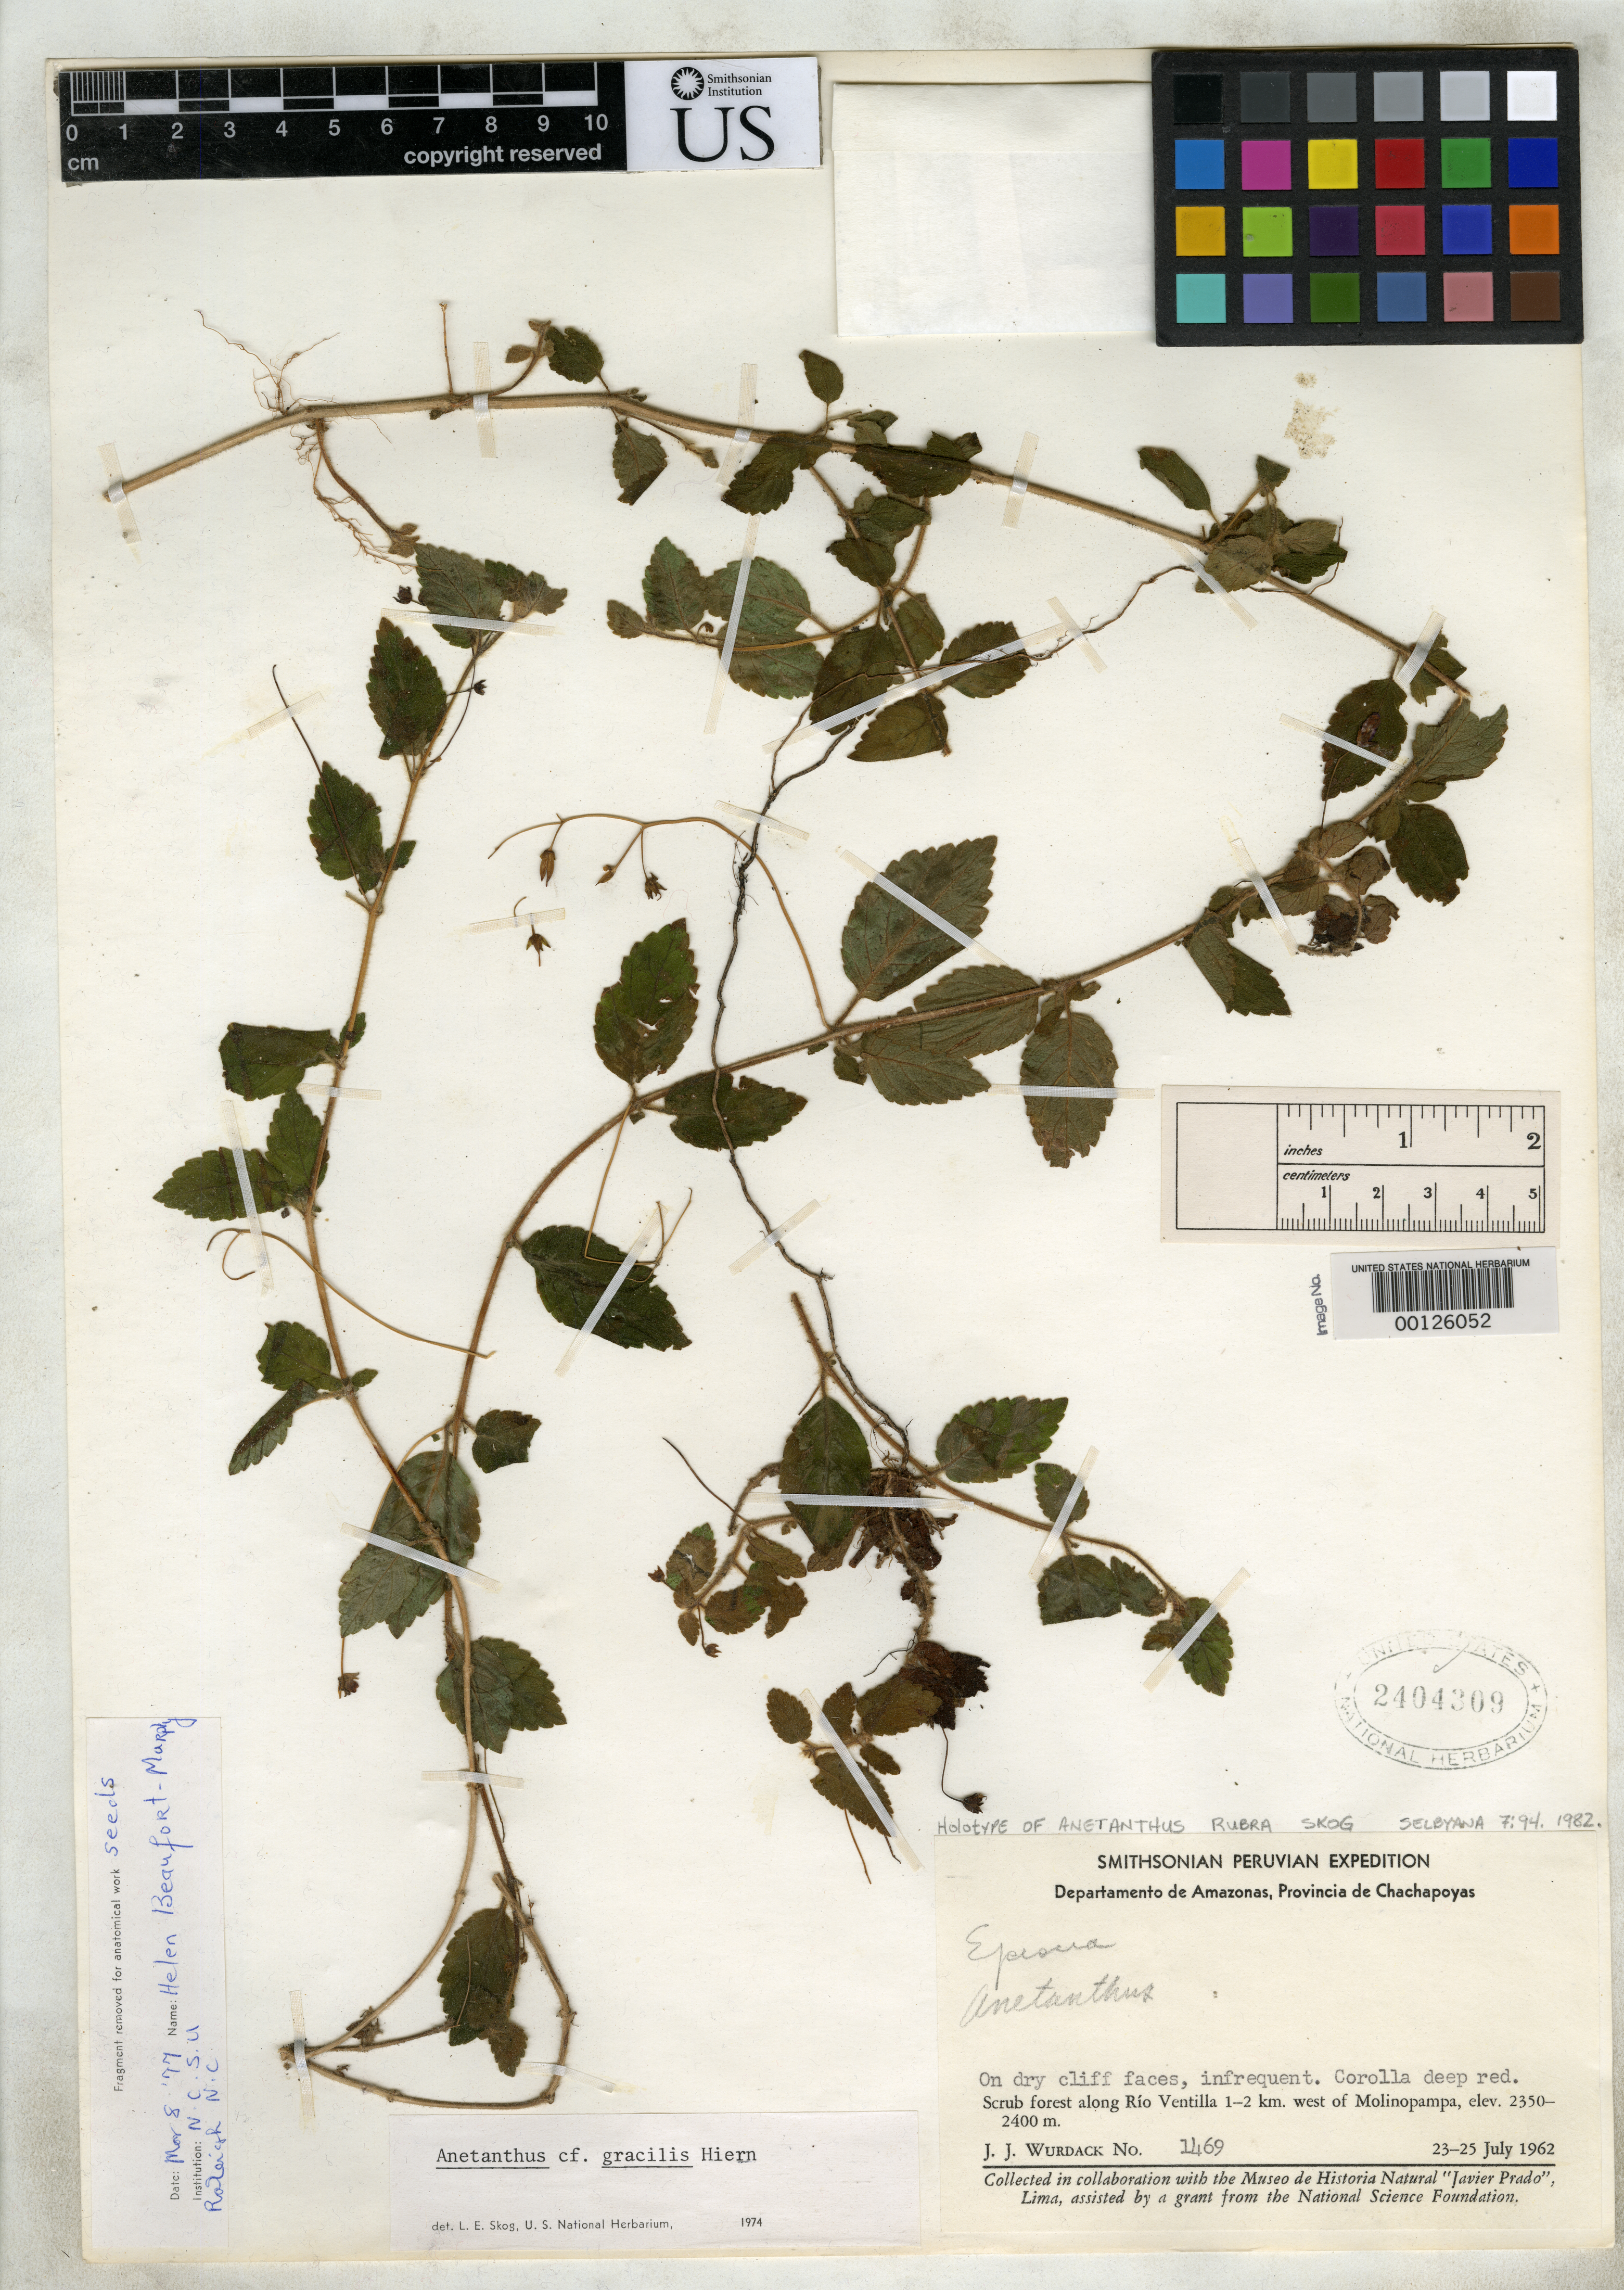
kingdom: Plantae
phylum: Tracheophyta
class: Magnoliopsida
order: Lamiales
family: Gesneriaceae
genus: Anetanthus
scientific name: Anetanthus rubra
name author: L.E. Skog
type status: Holotype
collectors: J. J. Wurdack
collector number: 1469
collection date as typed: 23 Jul 1962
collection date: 1962-07-23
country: Peru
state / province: Amazonas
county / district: Chachapoyas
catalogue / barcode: US 2404309